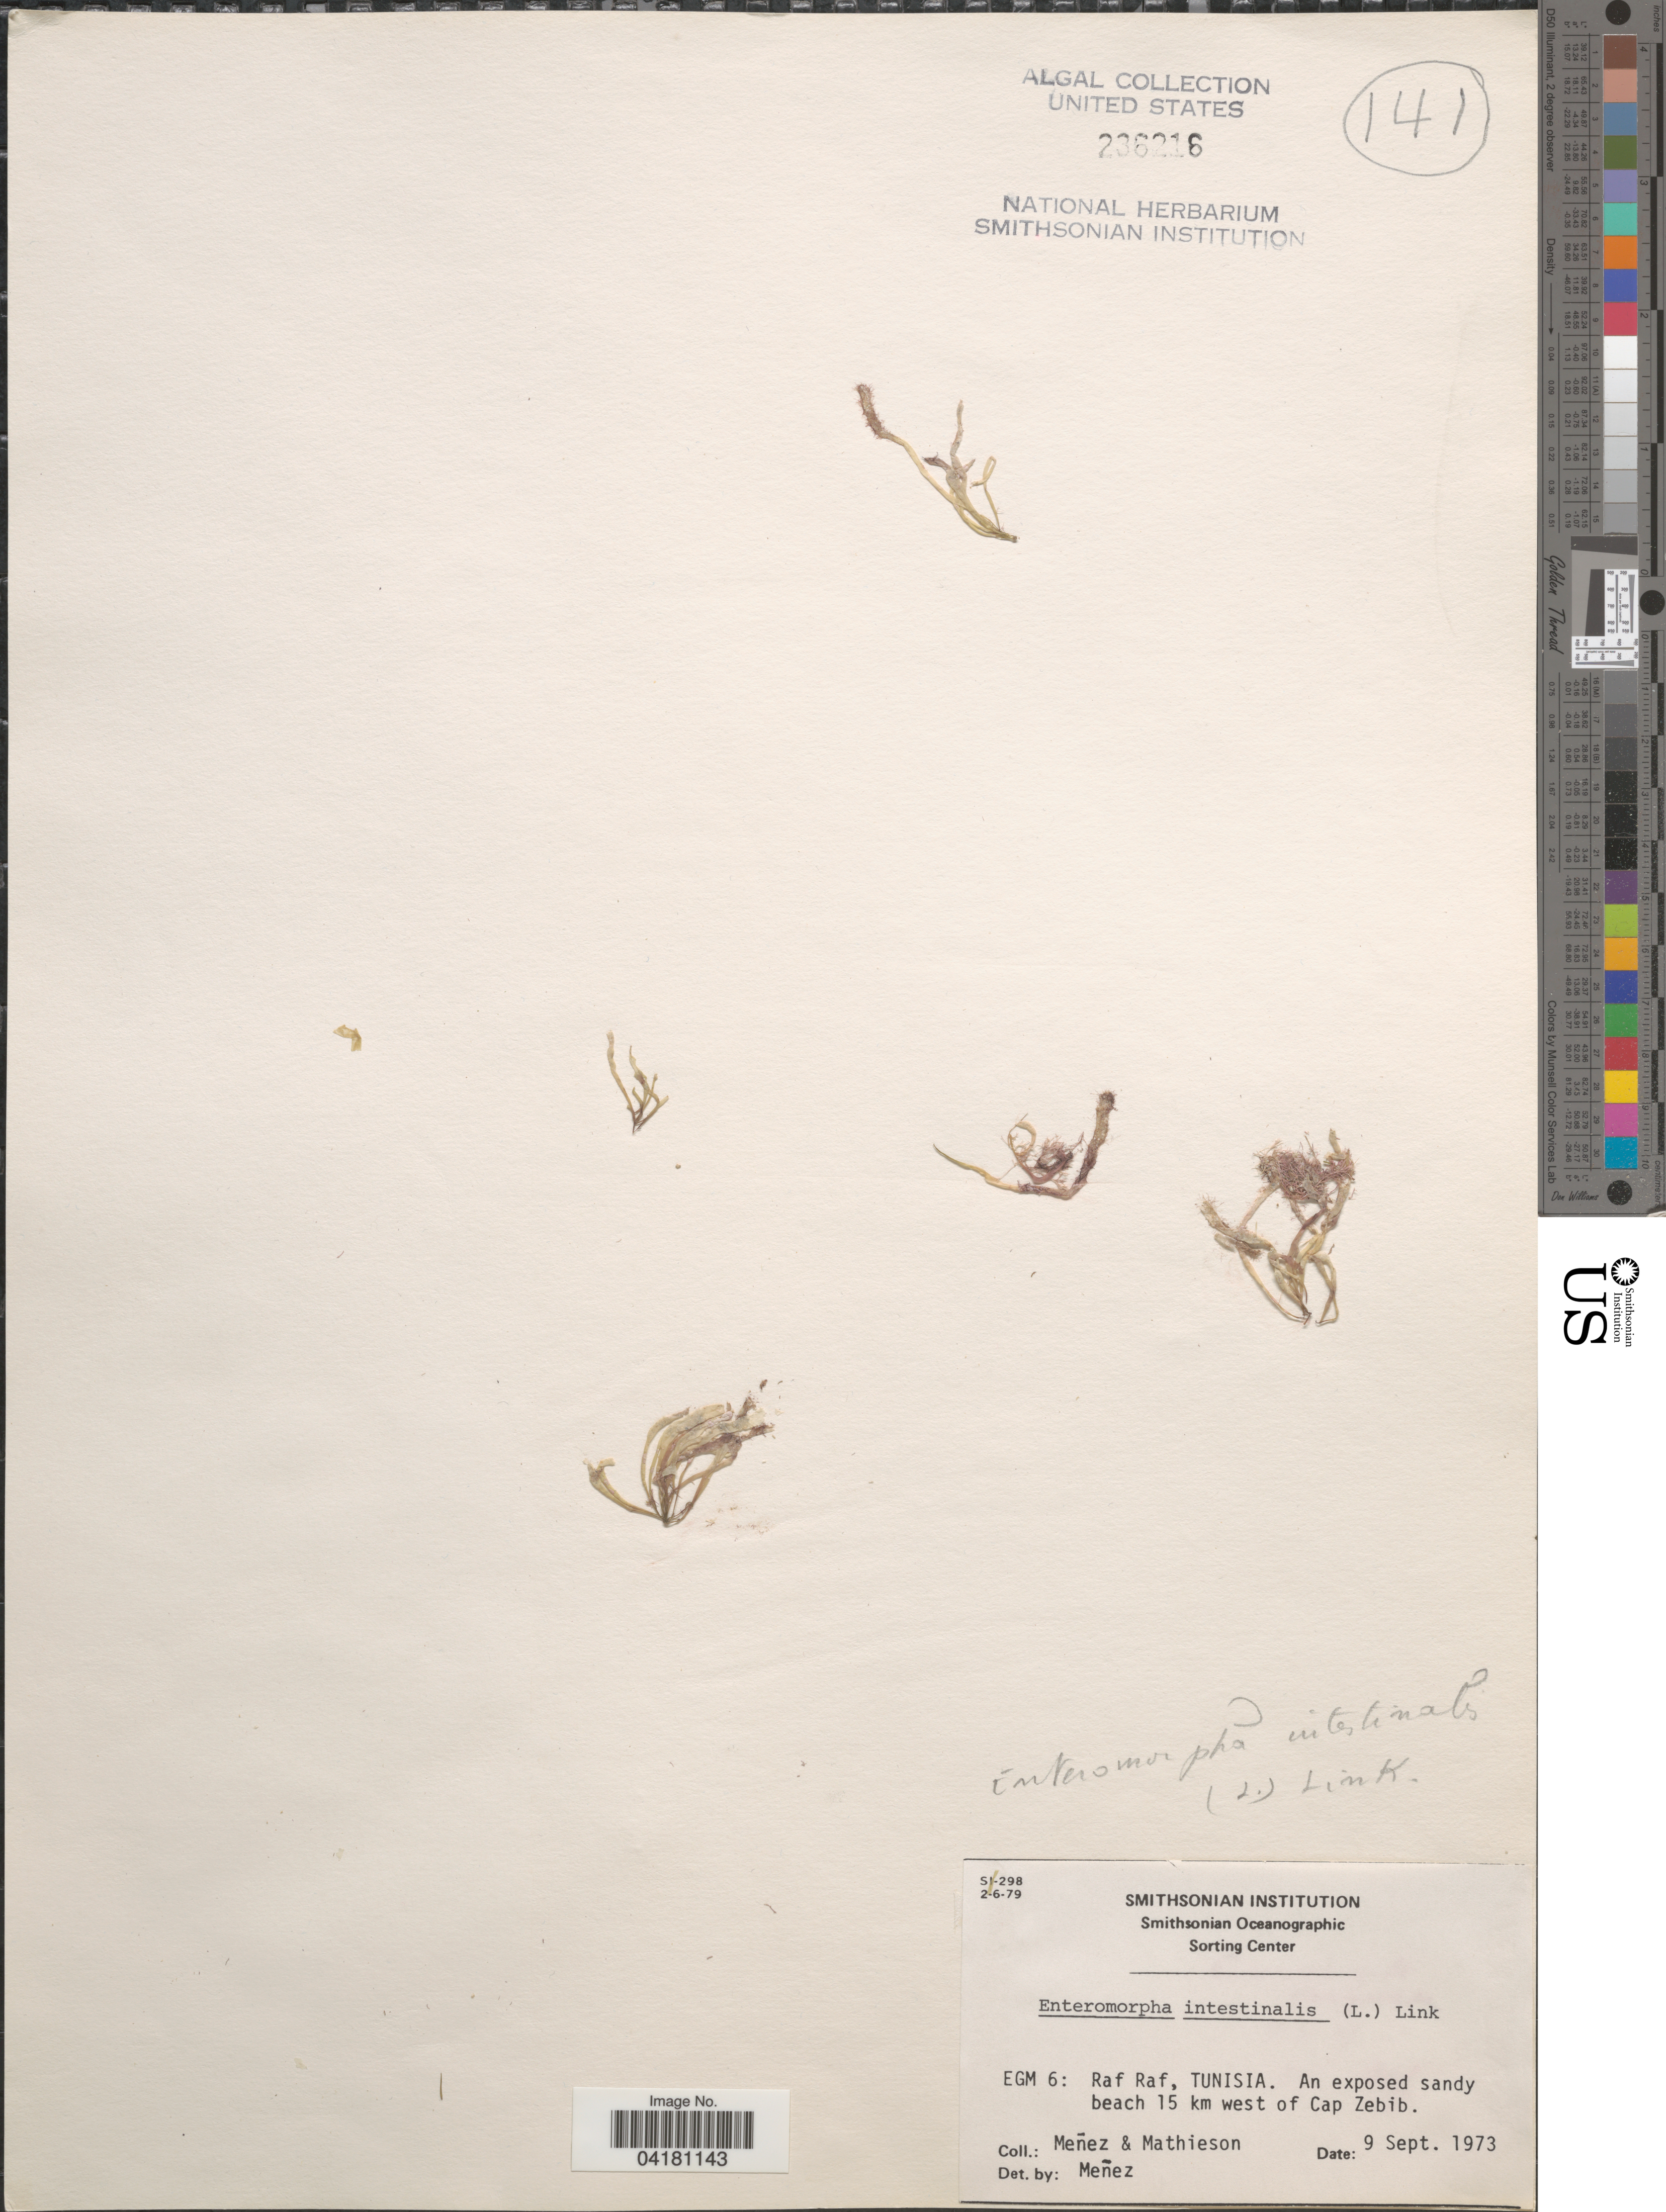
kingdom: Plantae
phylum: Chlorophyta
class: Ulvophyceae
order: Ulvales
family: Ulvaceae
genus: Ulva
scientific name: Ulva intestinalis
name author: L.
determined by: Algae name updating Project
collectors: Menez & Mathieson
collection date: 1973-09-09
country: Tunisia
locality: EGM 6: Raf Raf. An exposed sandy beach 15 km west of Cap Zebib.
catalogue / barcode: US 236216